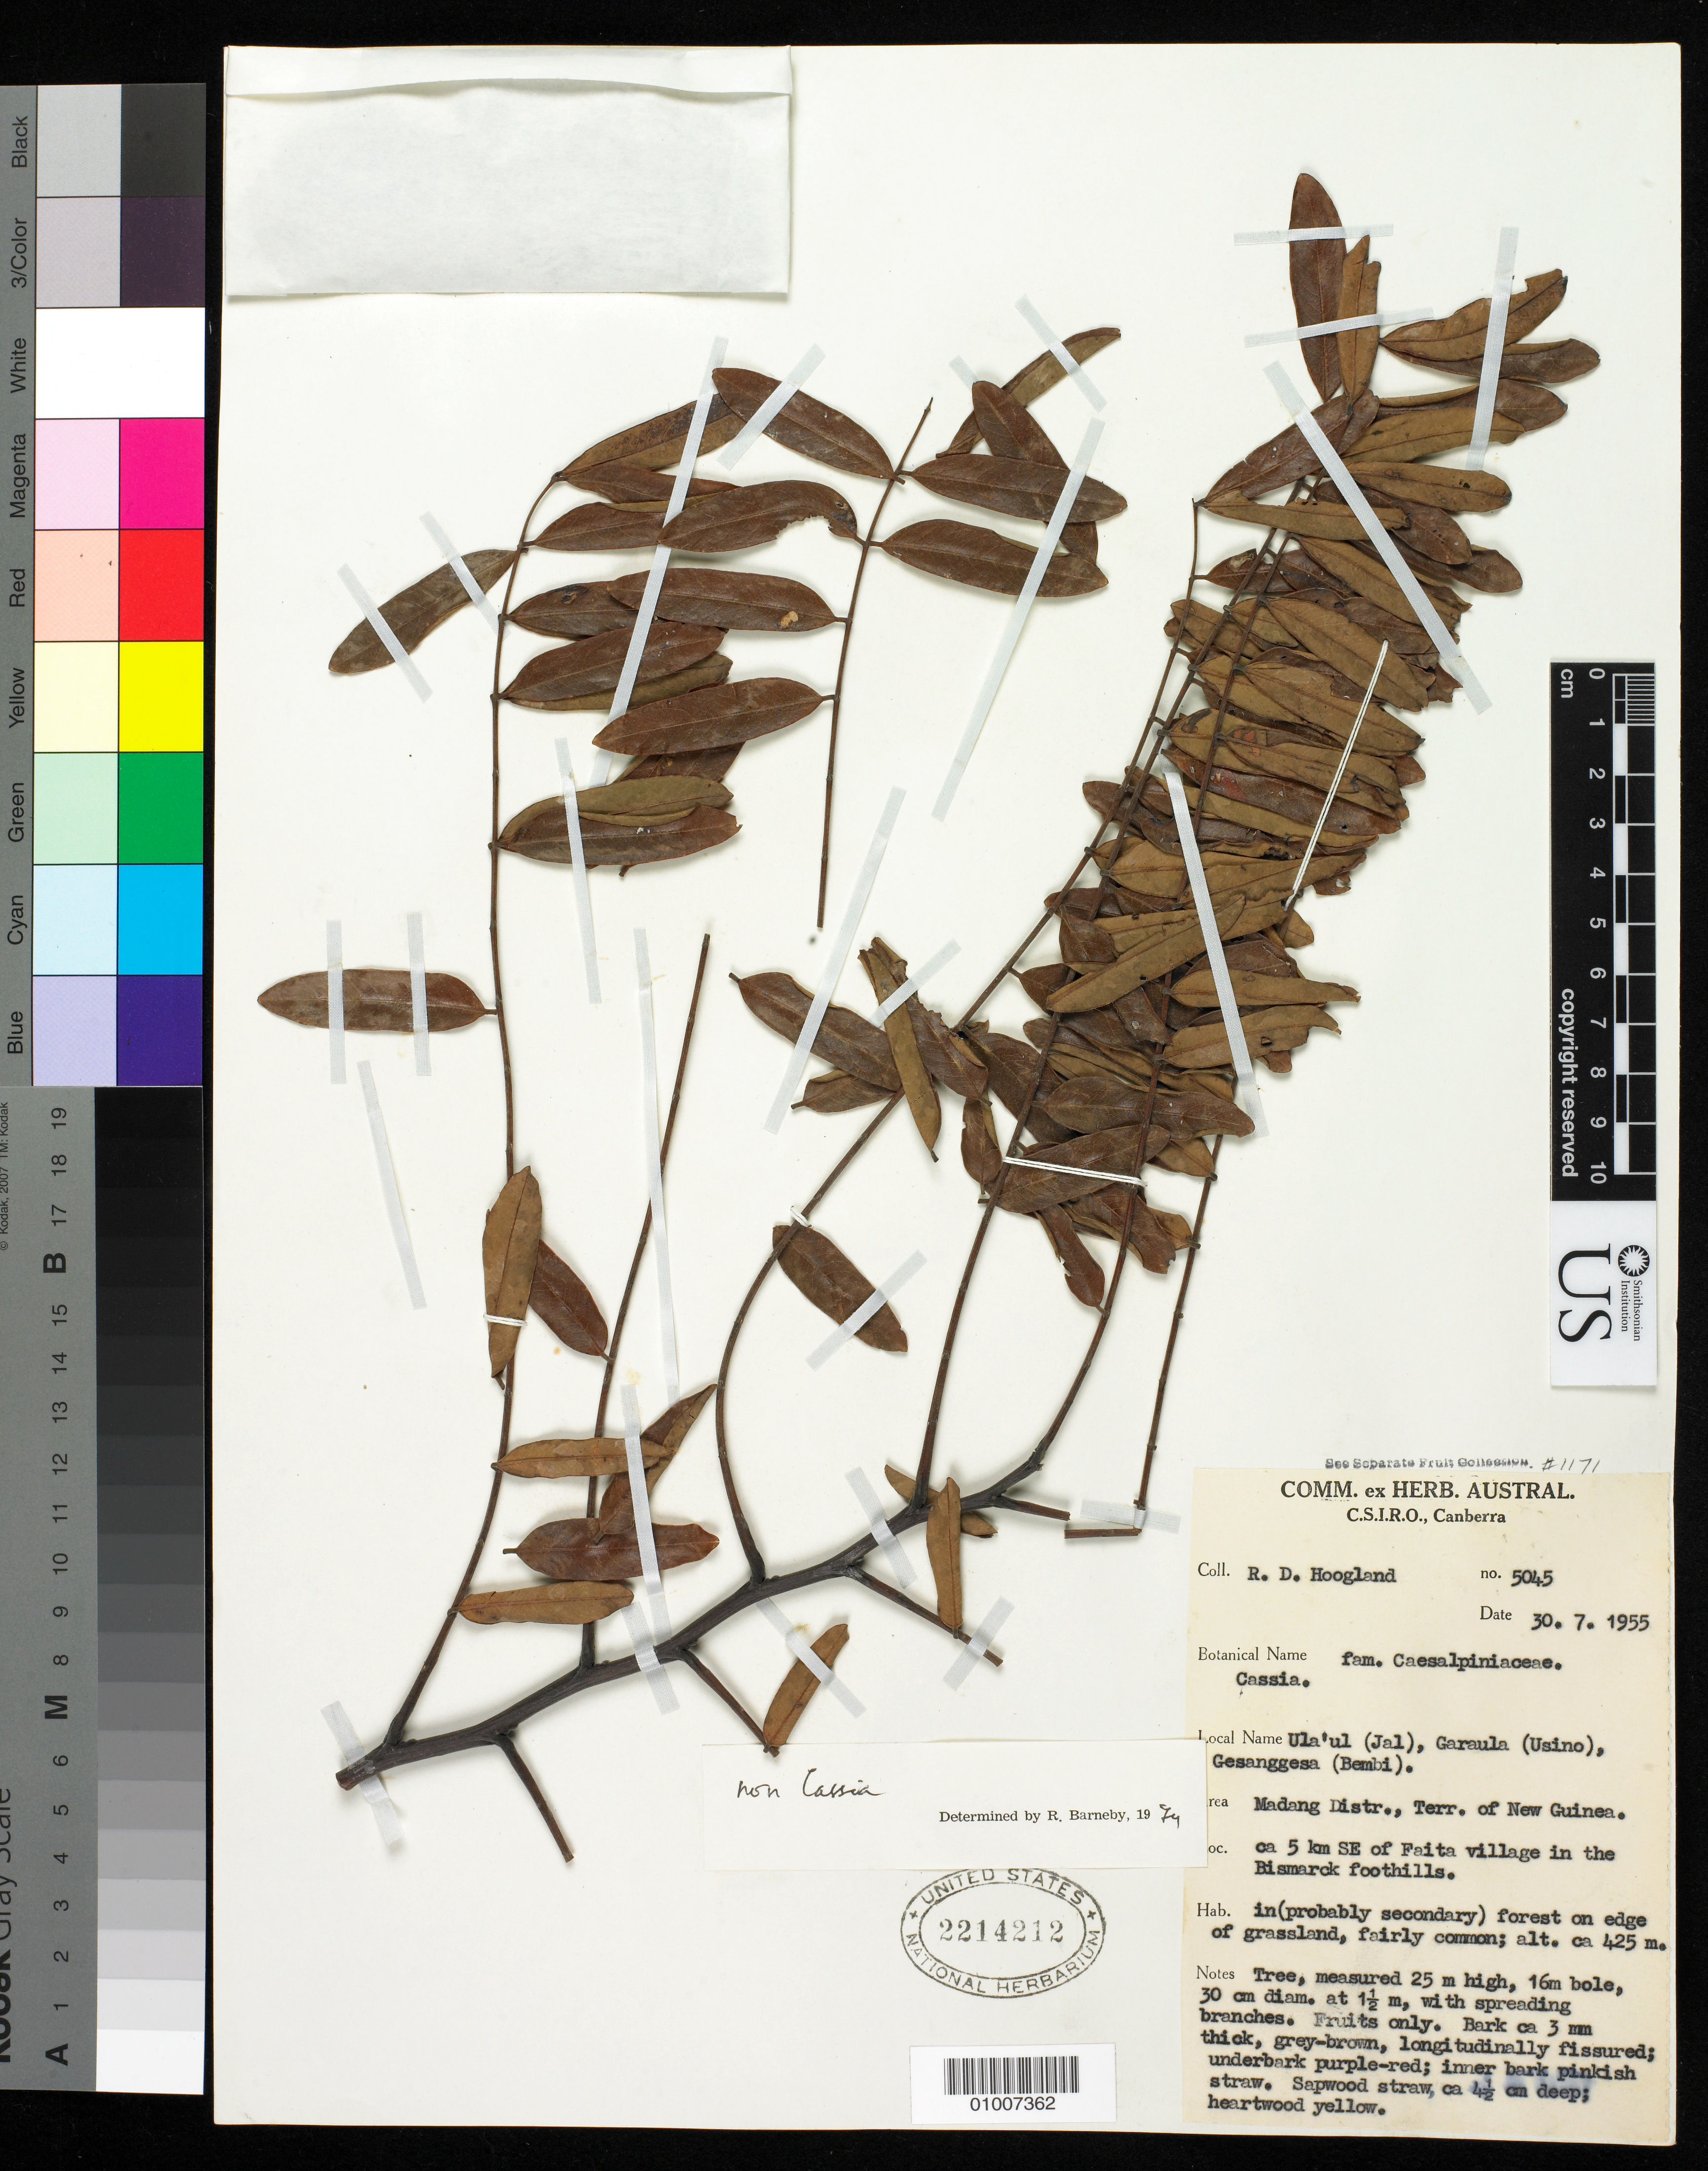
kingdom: Plantae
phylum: Tracheophyta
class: Magnoliopsida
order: Fabales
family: Fabaceae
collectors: R. D. Hoogland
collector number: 5045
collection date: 1955-07-30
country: Papua New Guinea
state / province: Madang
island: New Guinea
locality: ca 5 km SE of Faita village in the Bismarck foothills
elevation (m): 425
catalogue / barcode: US 2214212